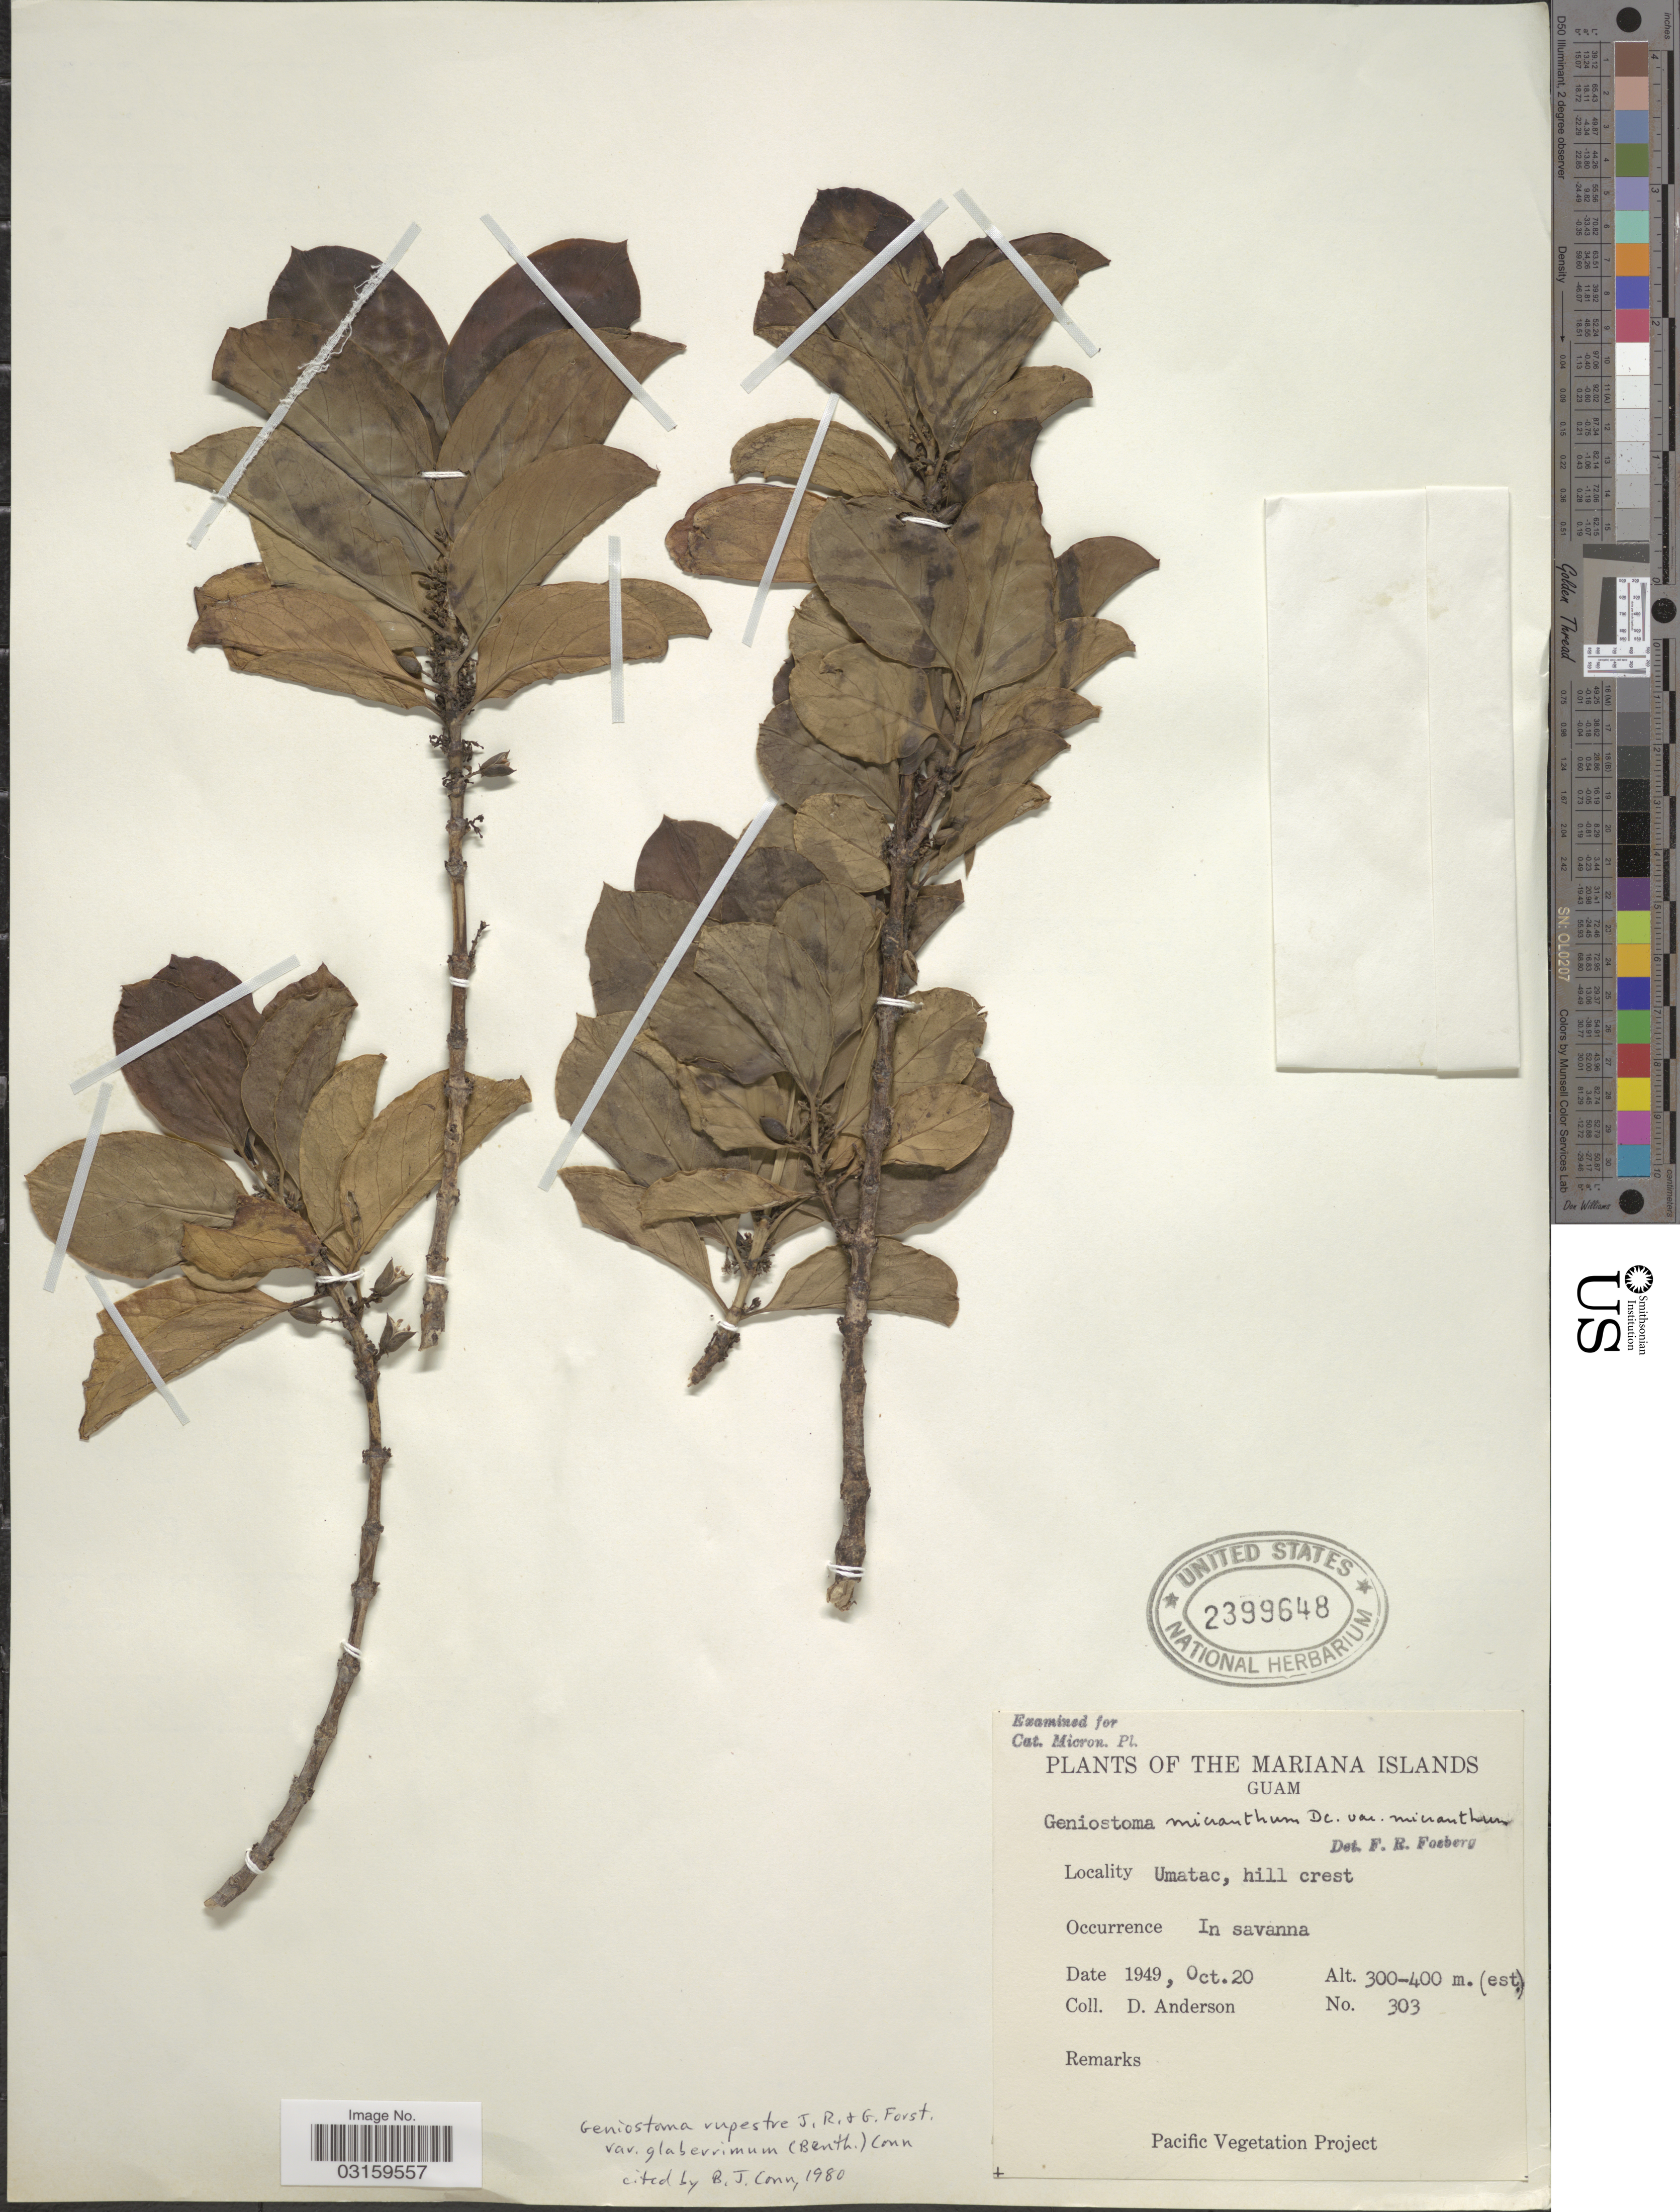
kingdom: Plantae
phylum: Tracheophyta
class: Magnoliopsida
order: Gentianales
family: Loganiaceae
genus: Geniostoma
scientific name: Geniostoma rupestre var. glaberrimum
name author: J.R. Forst. & G. Forst.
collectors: D. Anderson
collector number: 303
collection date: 1949-10-20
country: Guam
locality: Mariana Islands. Umatac, hill crest.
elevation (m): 300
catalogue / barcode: US 2399648